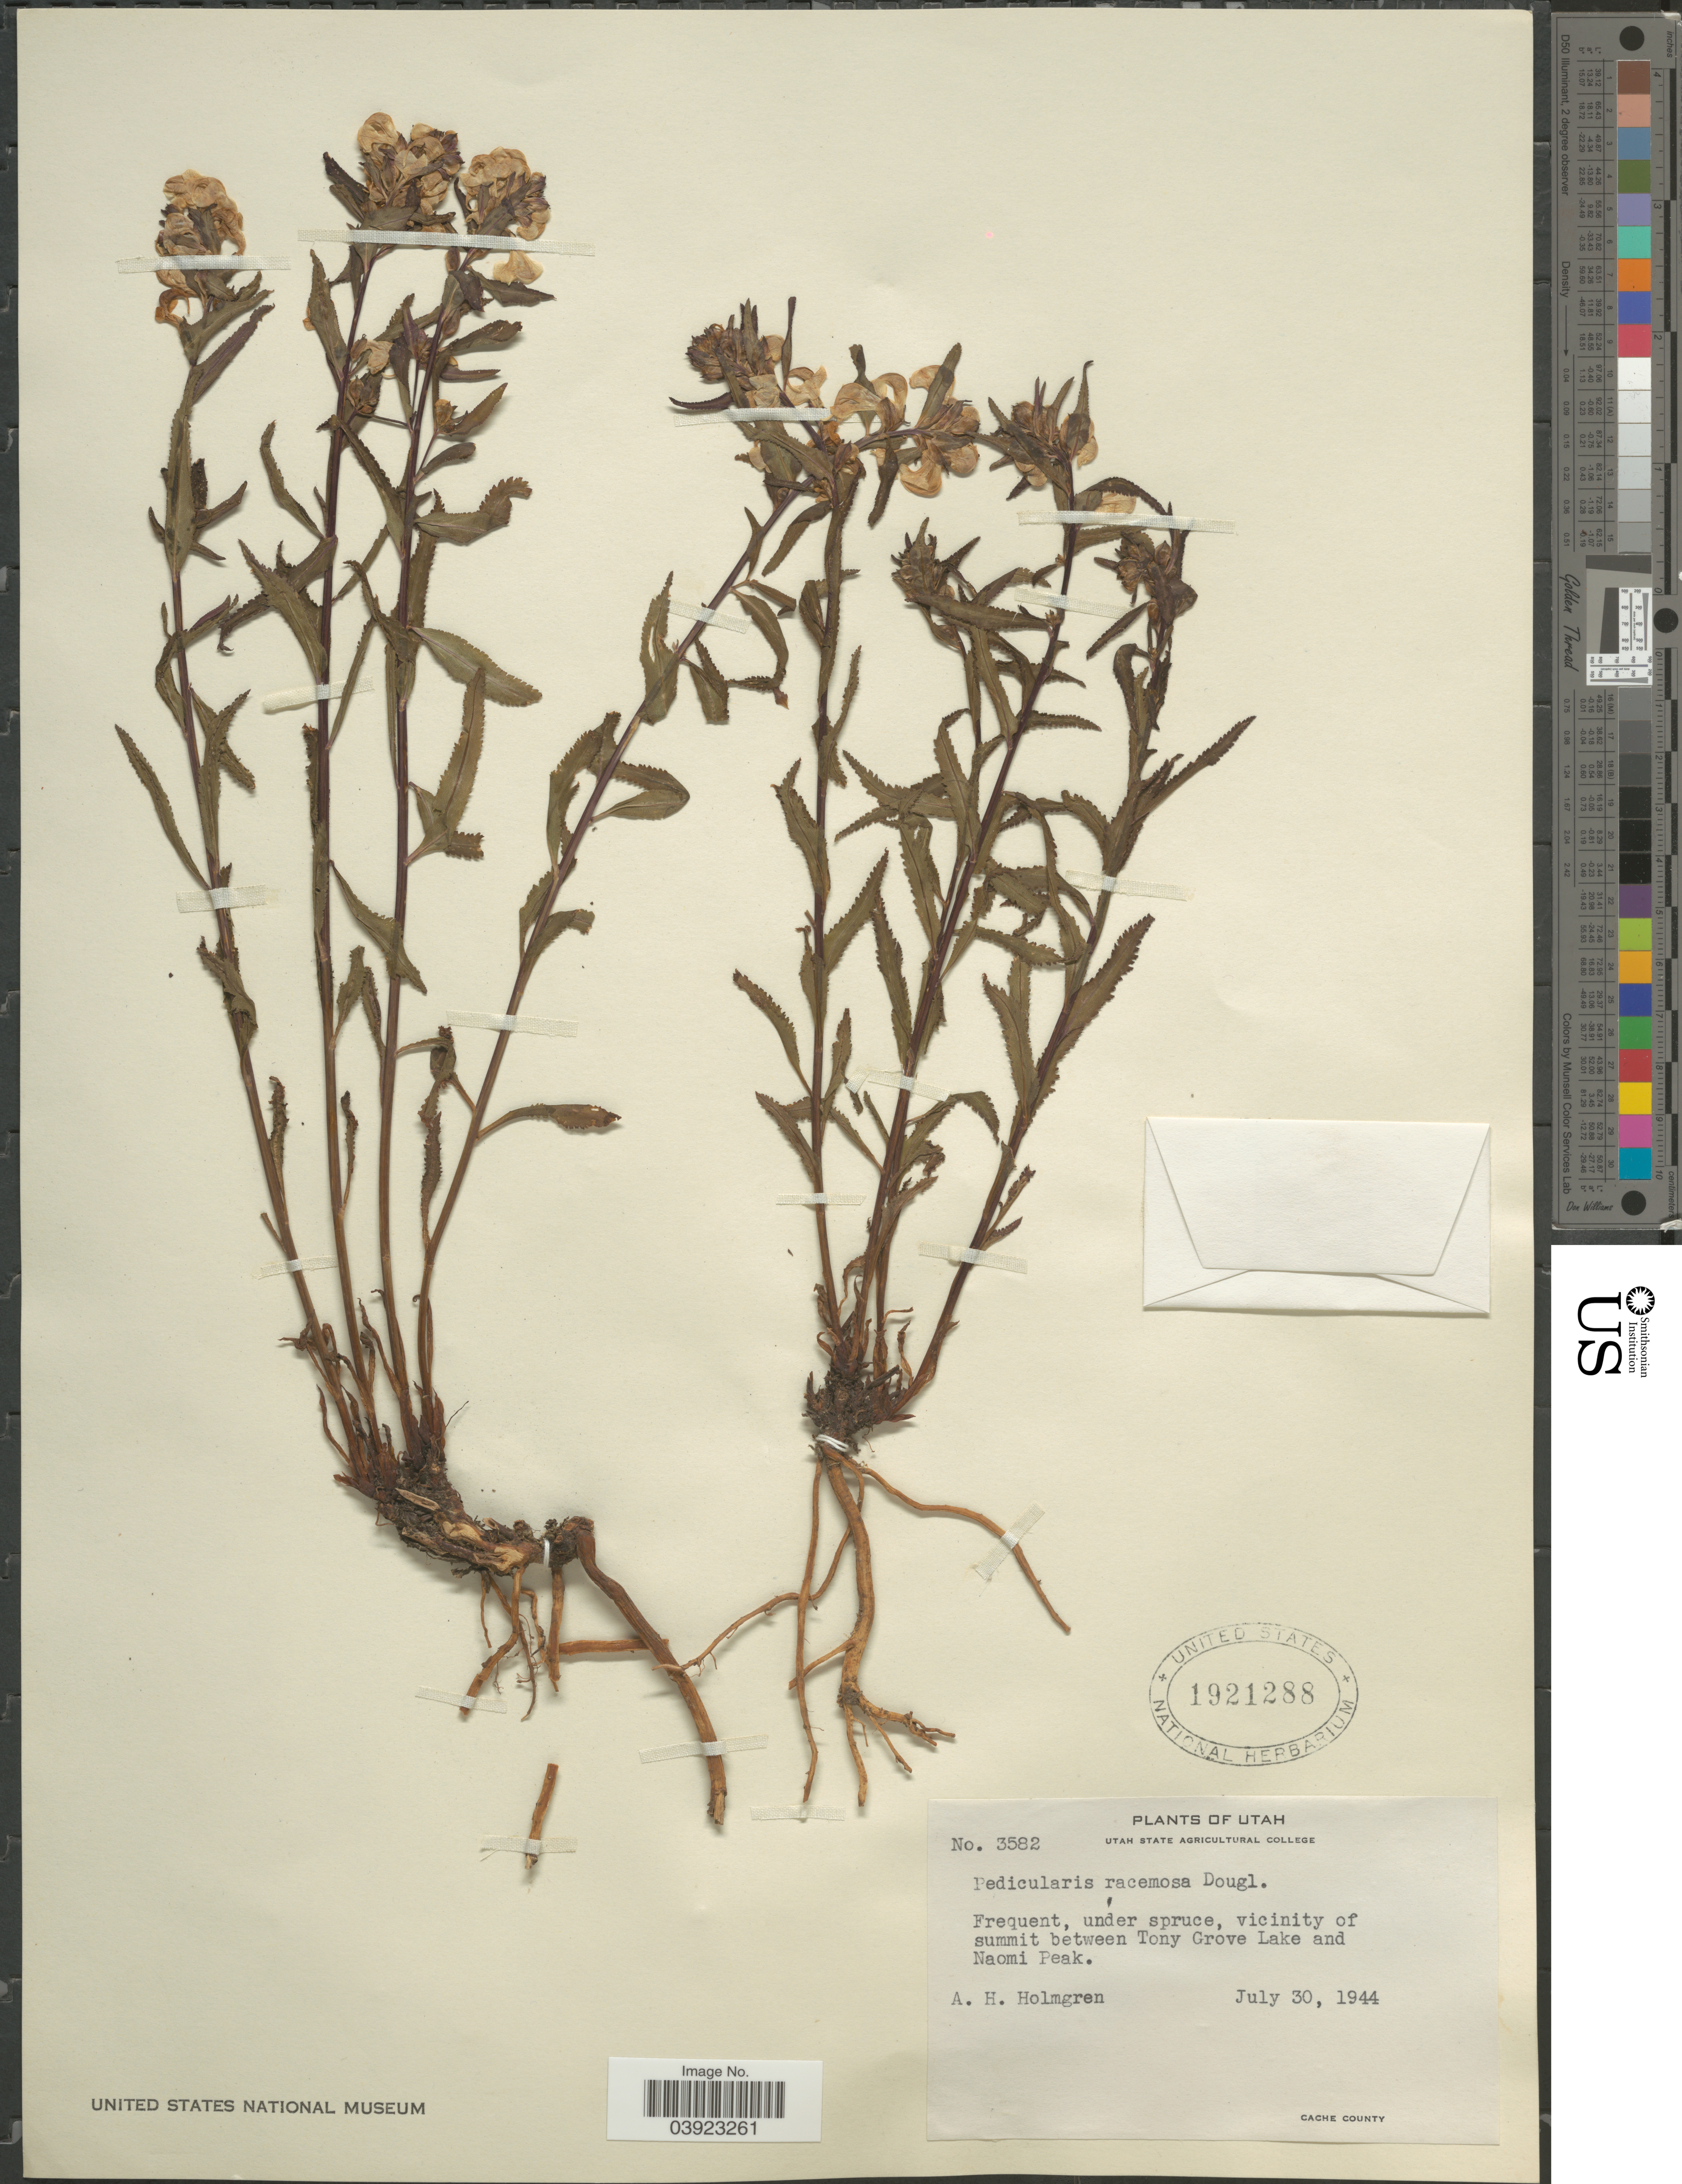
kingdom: Plantae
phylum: Tracheophyta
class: Magnoliopsida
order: Lamiales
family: Orobanchaceae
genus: Pedicularis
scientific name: Pedicularis racemosa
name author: Douglas ex Benth.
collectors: A. H. Holmgren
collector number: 3582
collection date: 1944-07-30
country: United States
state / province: Utah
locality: Vicinity of summit between Tony Grove Lake and Naomi Peak. Cache County.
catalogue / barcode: US 1921288